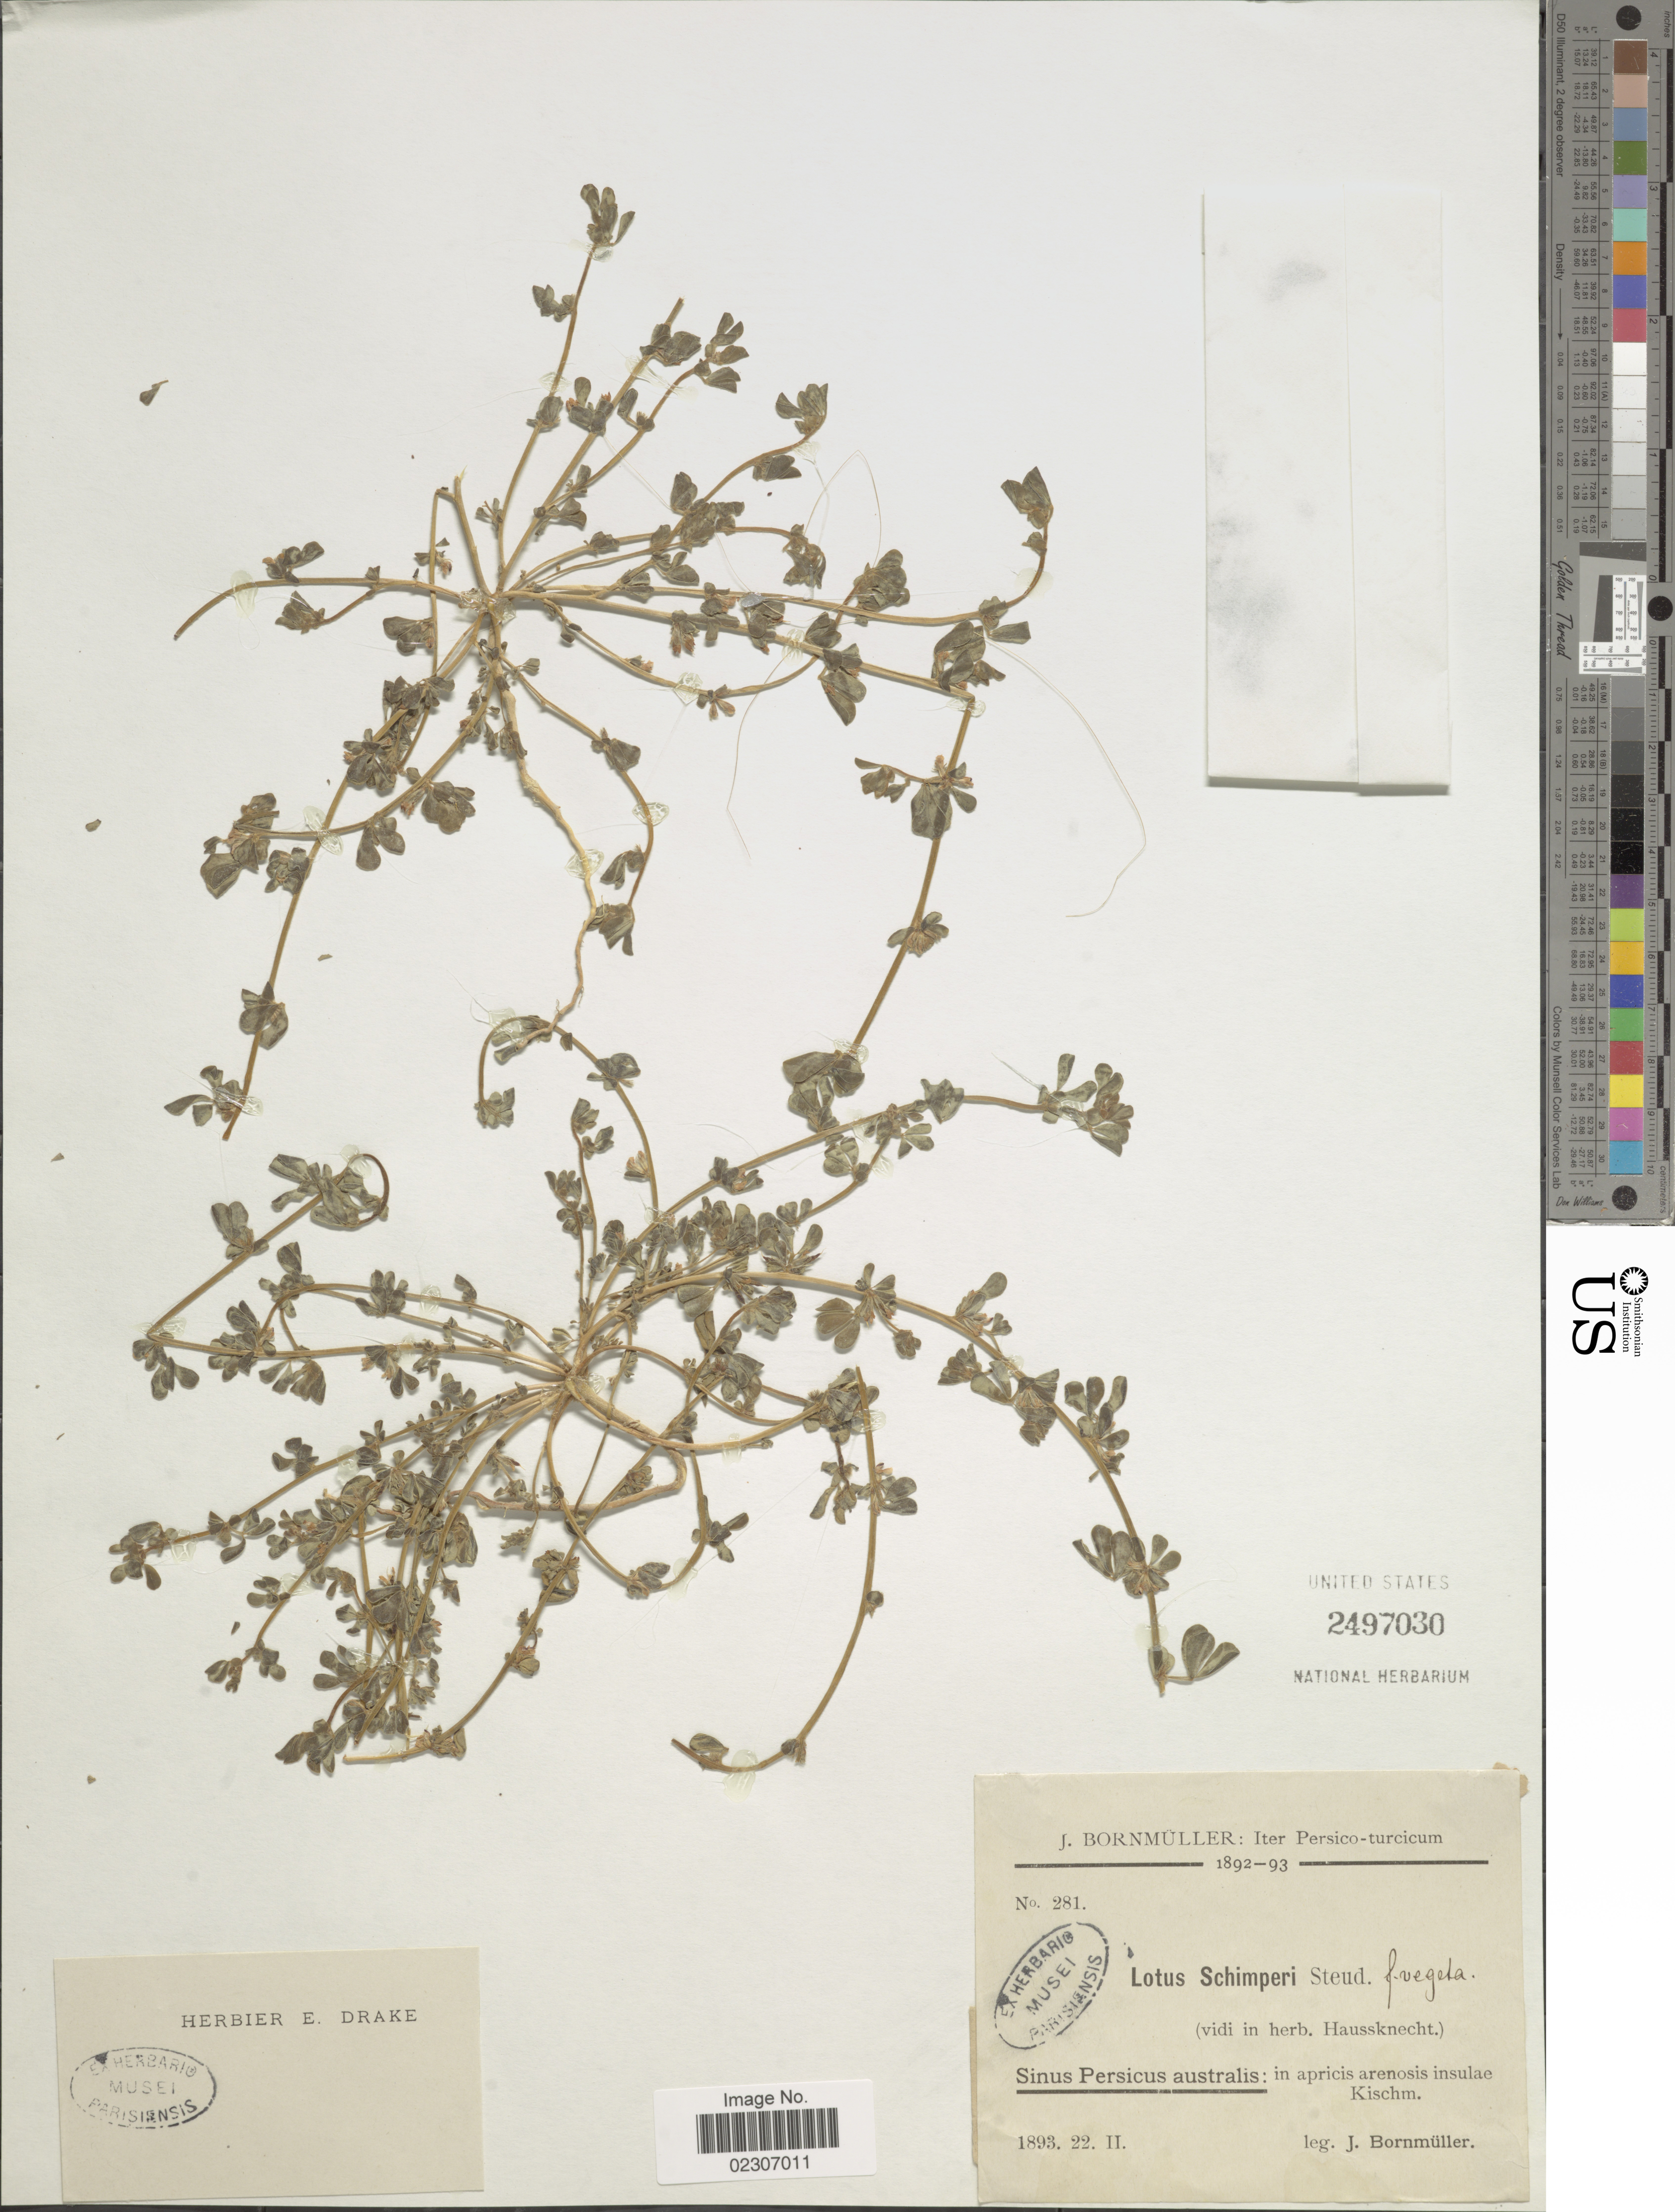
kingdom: Plantae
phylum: Tracheophyta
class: Magnoliopsida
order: Fabales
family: Fabaceae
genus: Lotus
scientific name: Lotus schimperi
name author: Boiss.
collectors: J. Bornmüller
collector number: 281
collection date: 1893-02-22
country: Iran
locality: Sinus Persicus australis: in apricis arenosis insulae Kischm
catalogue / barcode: US 2497030